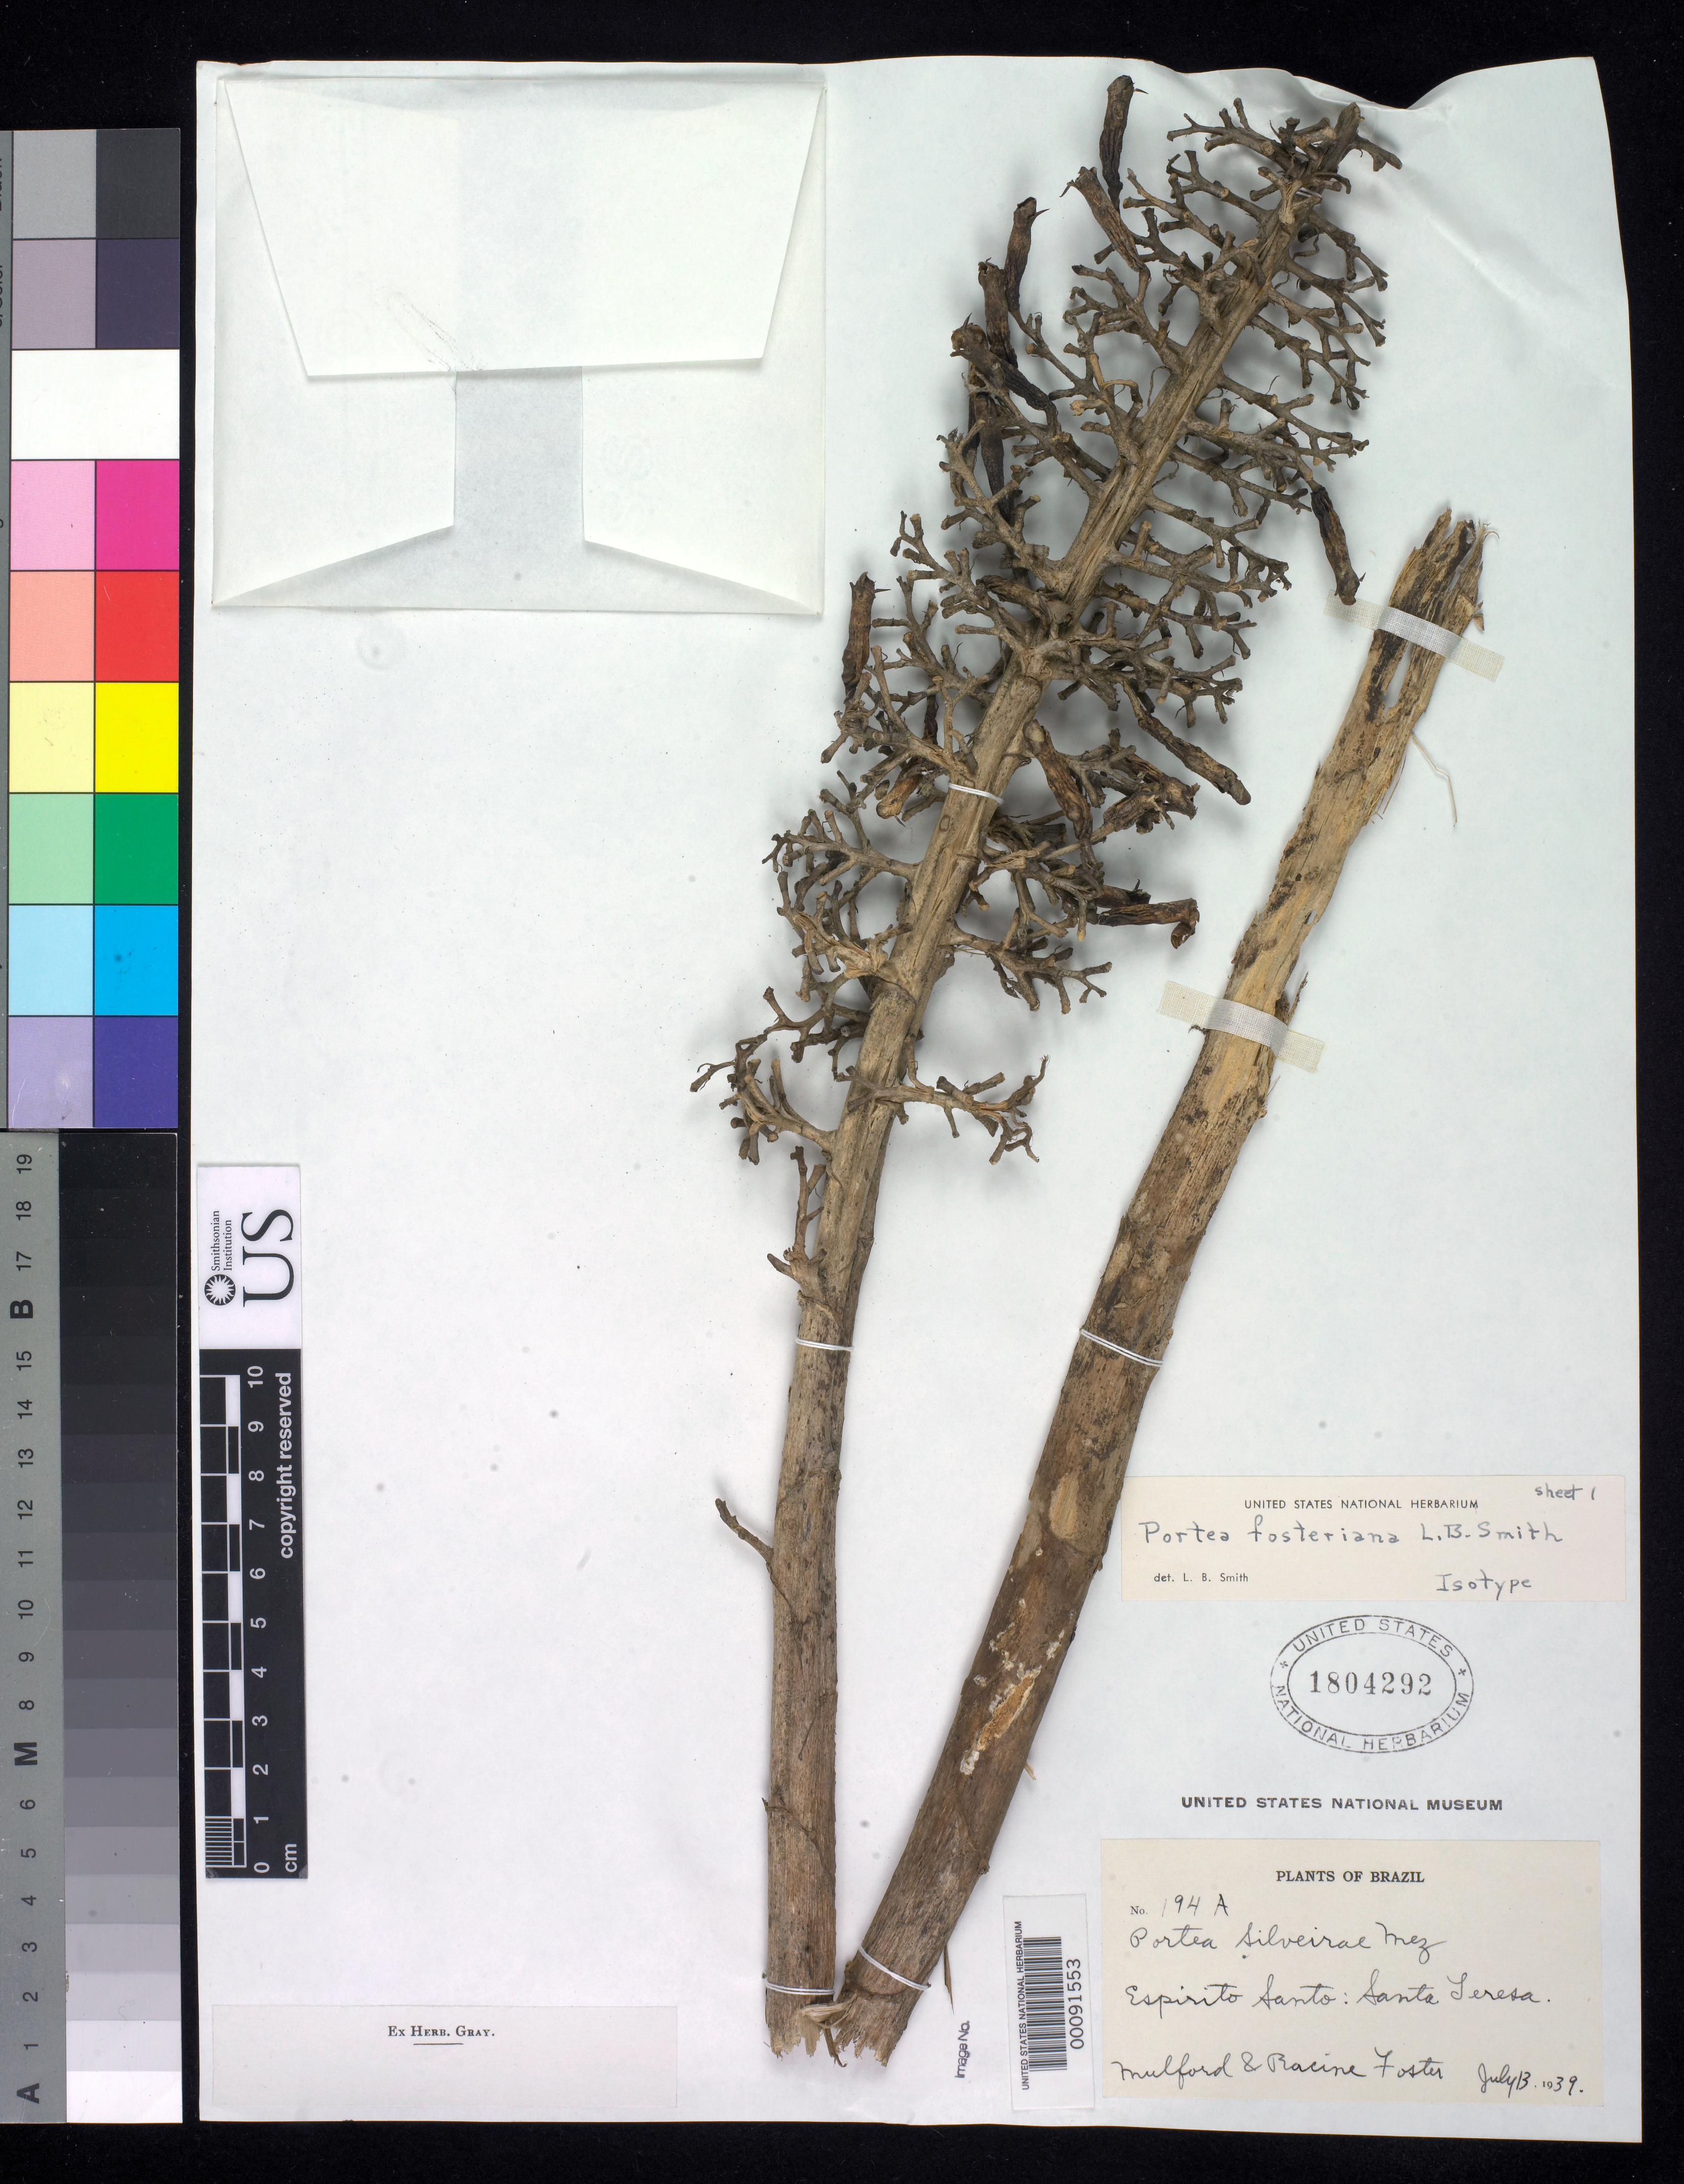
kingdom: Plantae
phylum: Tracheophyta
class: Liliopsida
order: Poales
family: Bromeliaceae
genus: Portea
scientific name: Portea fosteriana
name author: L.B. Sm.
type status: Isotype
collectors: M. B. Foster & R. C. Foster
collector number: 194-a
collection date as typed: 13 Jul 1939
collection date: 1939-07-13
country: Brazil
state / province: Espírito Santo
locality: Santa Teresa.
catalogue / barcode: US 1804292